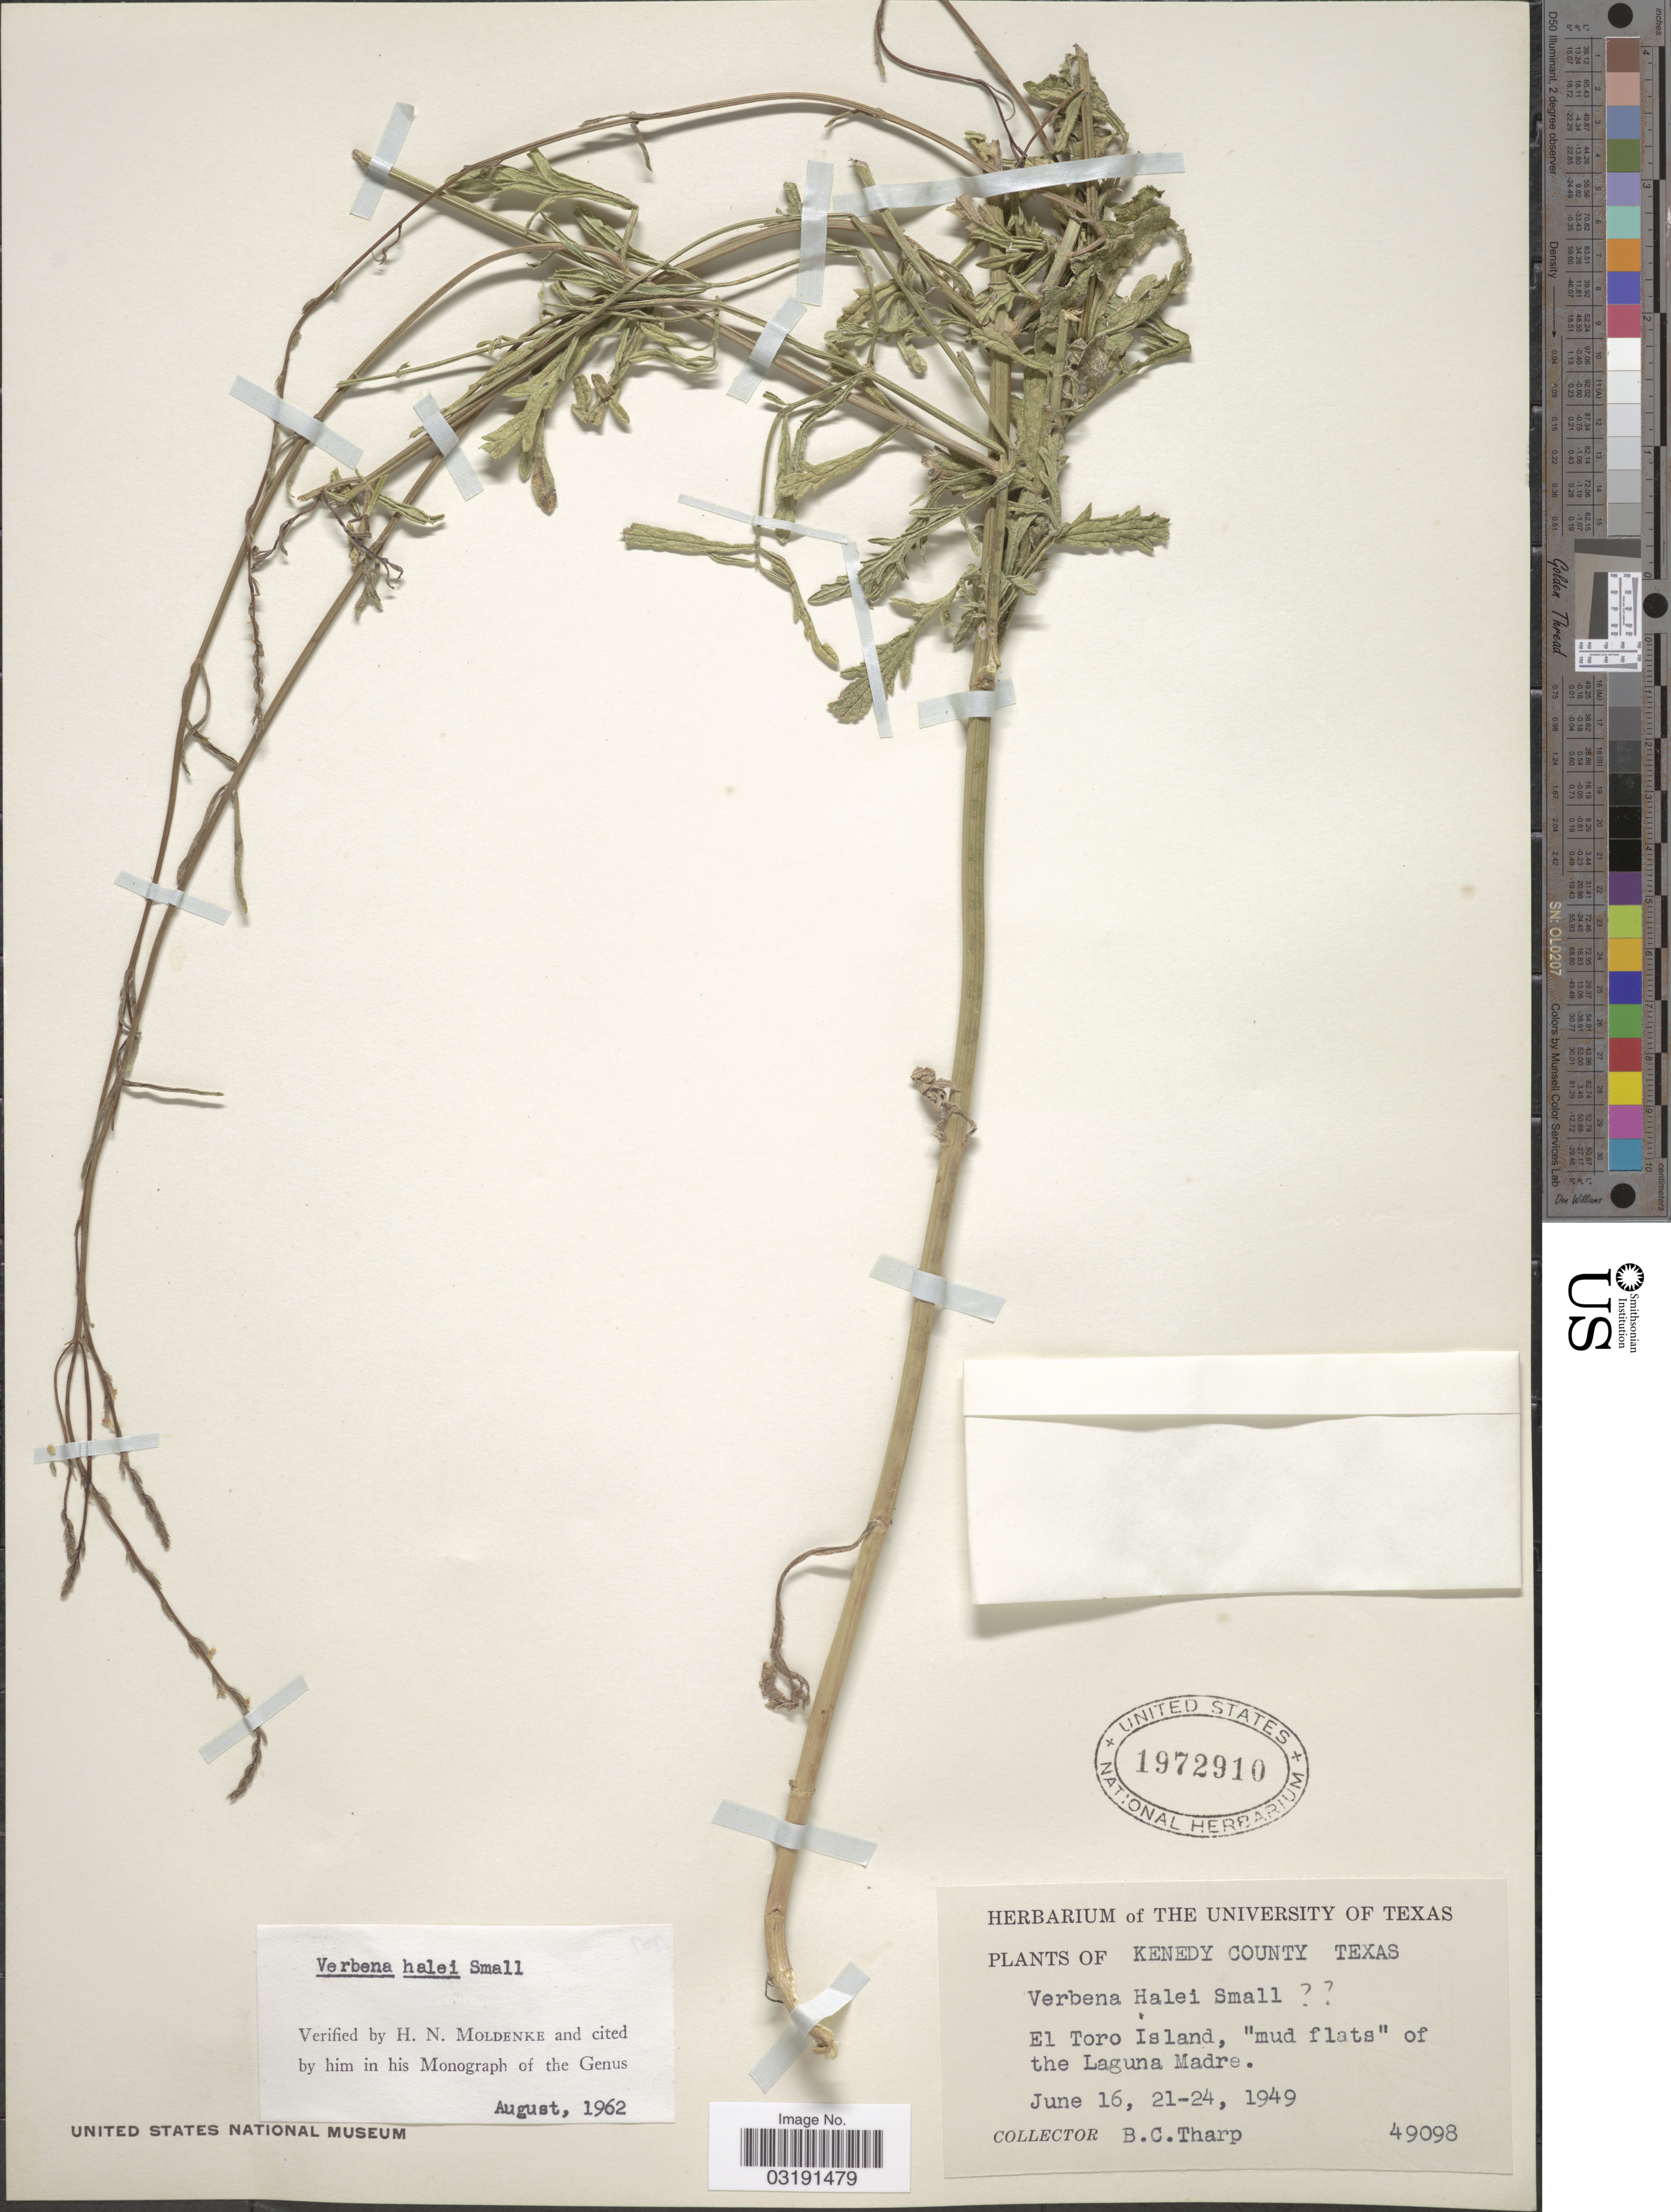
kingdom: Plantae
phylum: Tracheophyta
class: Magnoliopsida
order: Lamiales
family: Verbenaceae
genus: Verbena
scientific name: Verbena halei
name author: Small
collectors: B. C. Tharp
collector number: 49098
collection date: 1949-06-16/1949-06-24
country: United States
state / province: Texas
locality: Kenedy County, El Toro Island, "mud flats" of the Laguna Madre.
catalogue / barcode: US 1972910